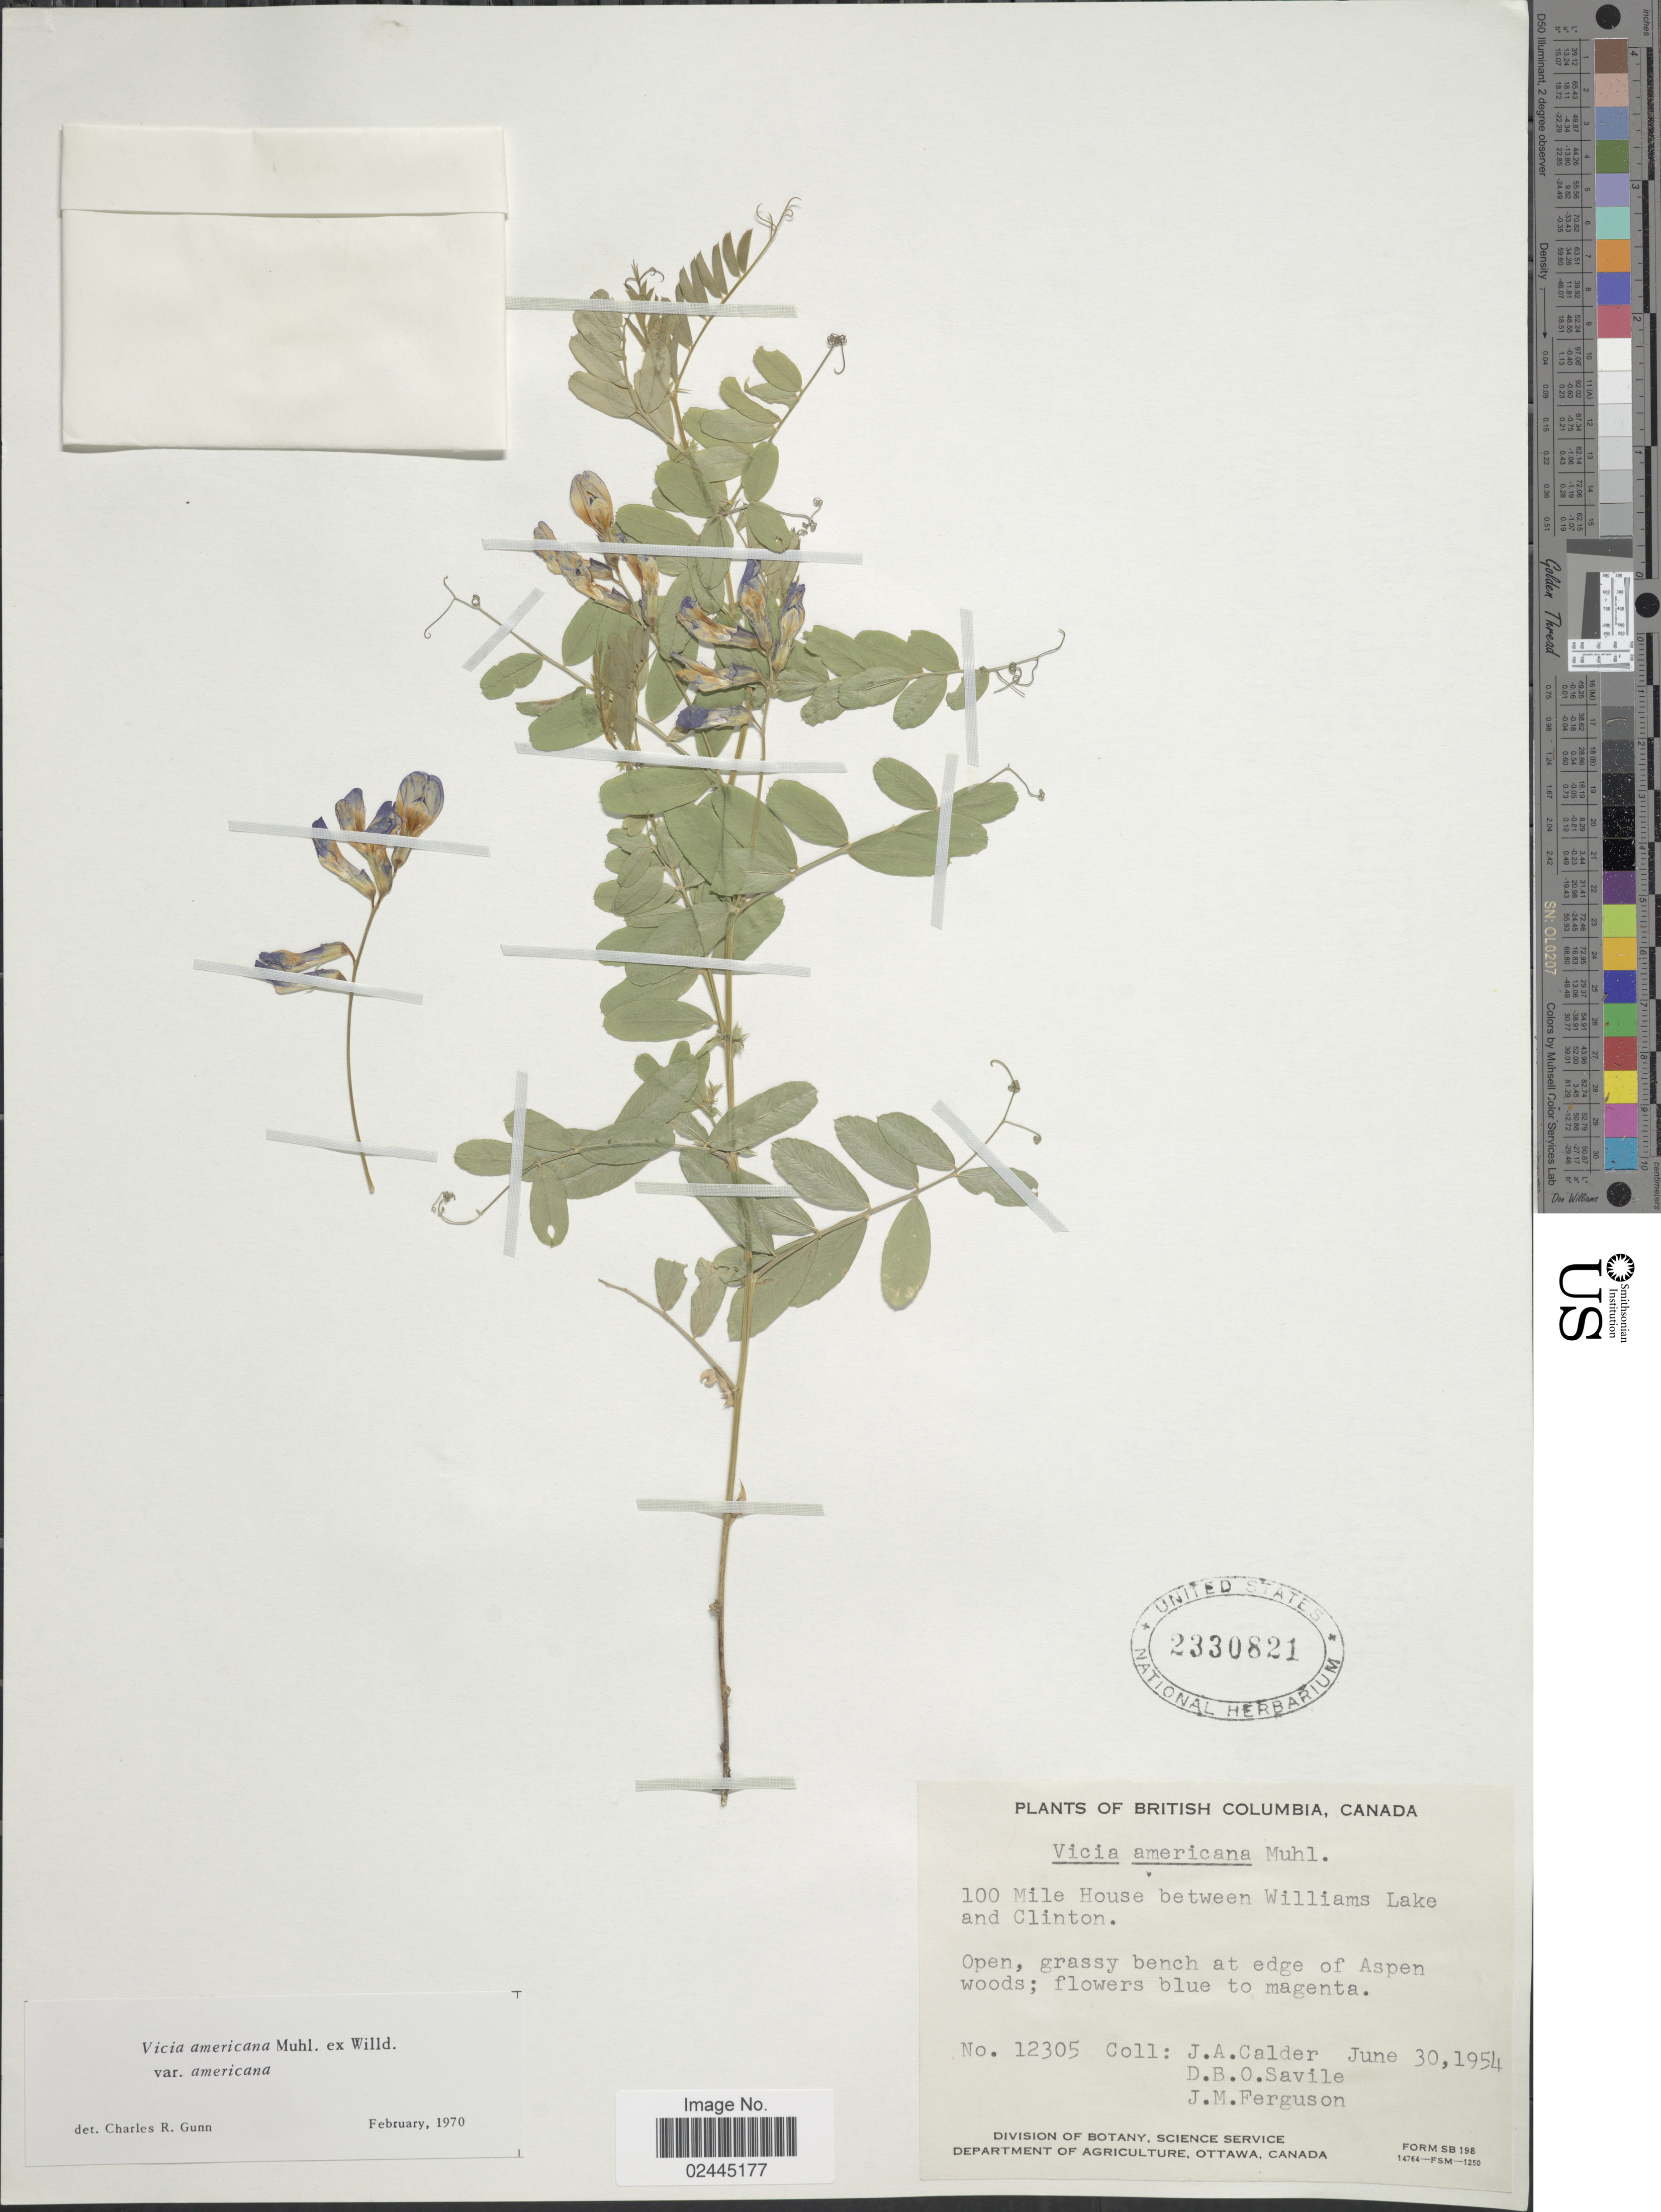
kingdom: Plantae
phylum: Tracheophyta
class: Magnoliopsida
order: Fabales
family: Fabaceae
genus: Vicia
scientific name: Vicia americana var. americana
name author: Muhl. ex Willd.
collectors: J. A. Calder, D. Savile & J. M. Ferguson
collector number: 12305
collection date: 1954-06-30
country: Canada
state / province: British Columbia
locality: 100 Mile House between Williams Lake and Clinton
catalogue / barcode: US 2330821